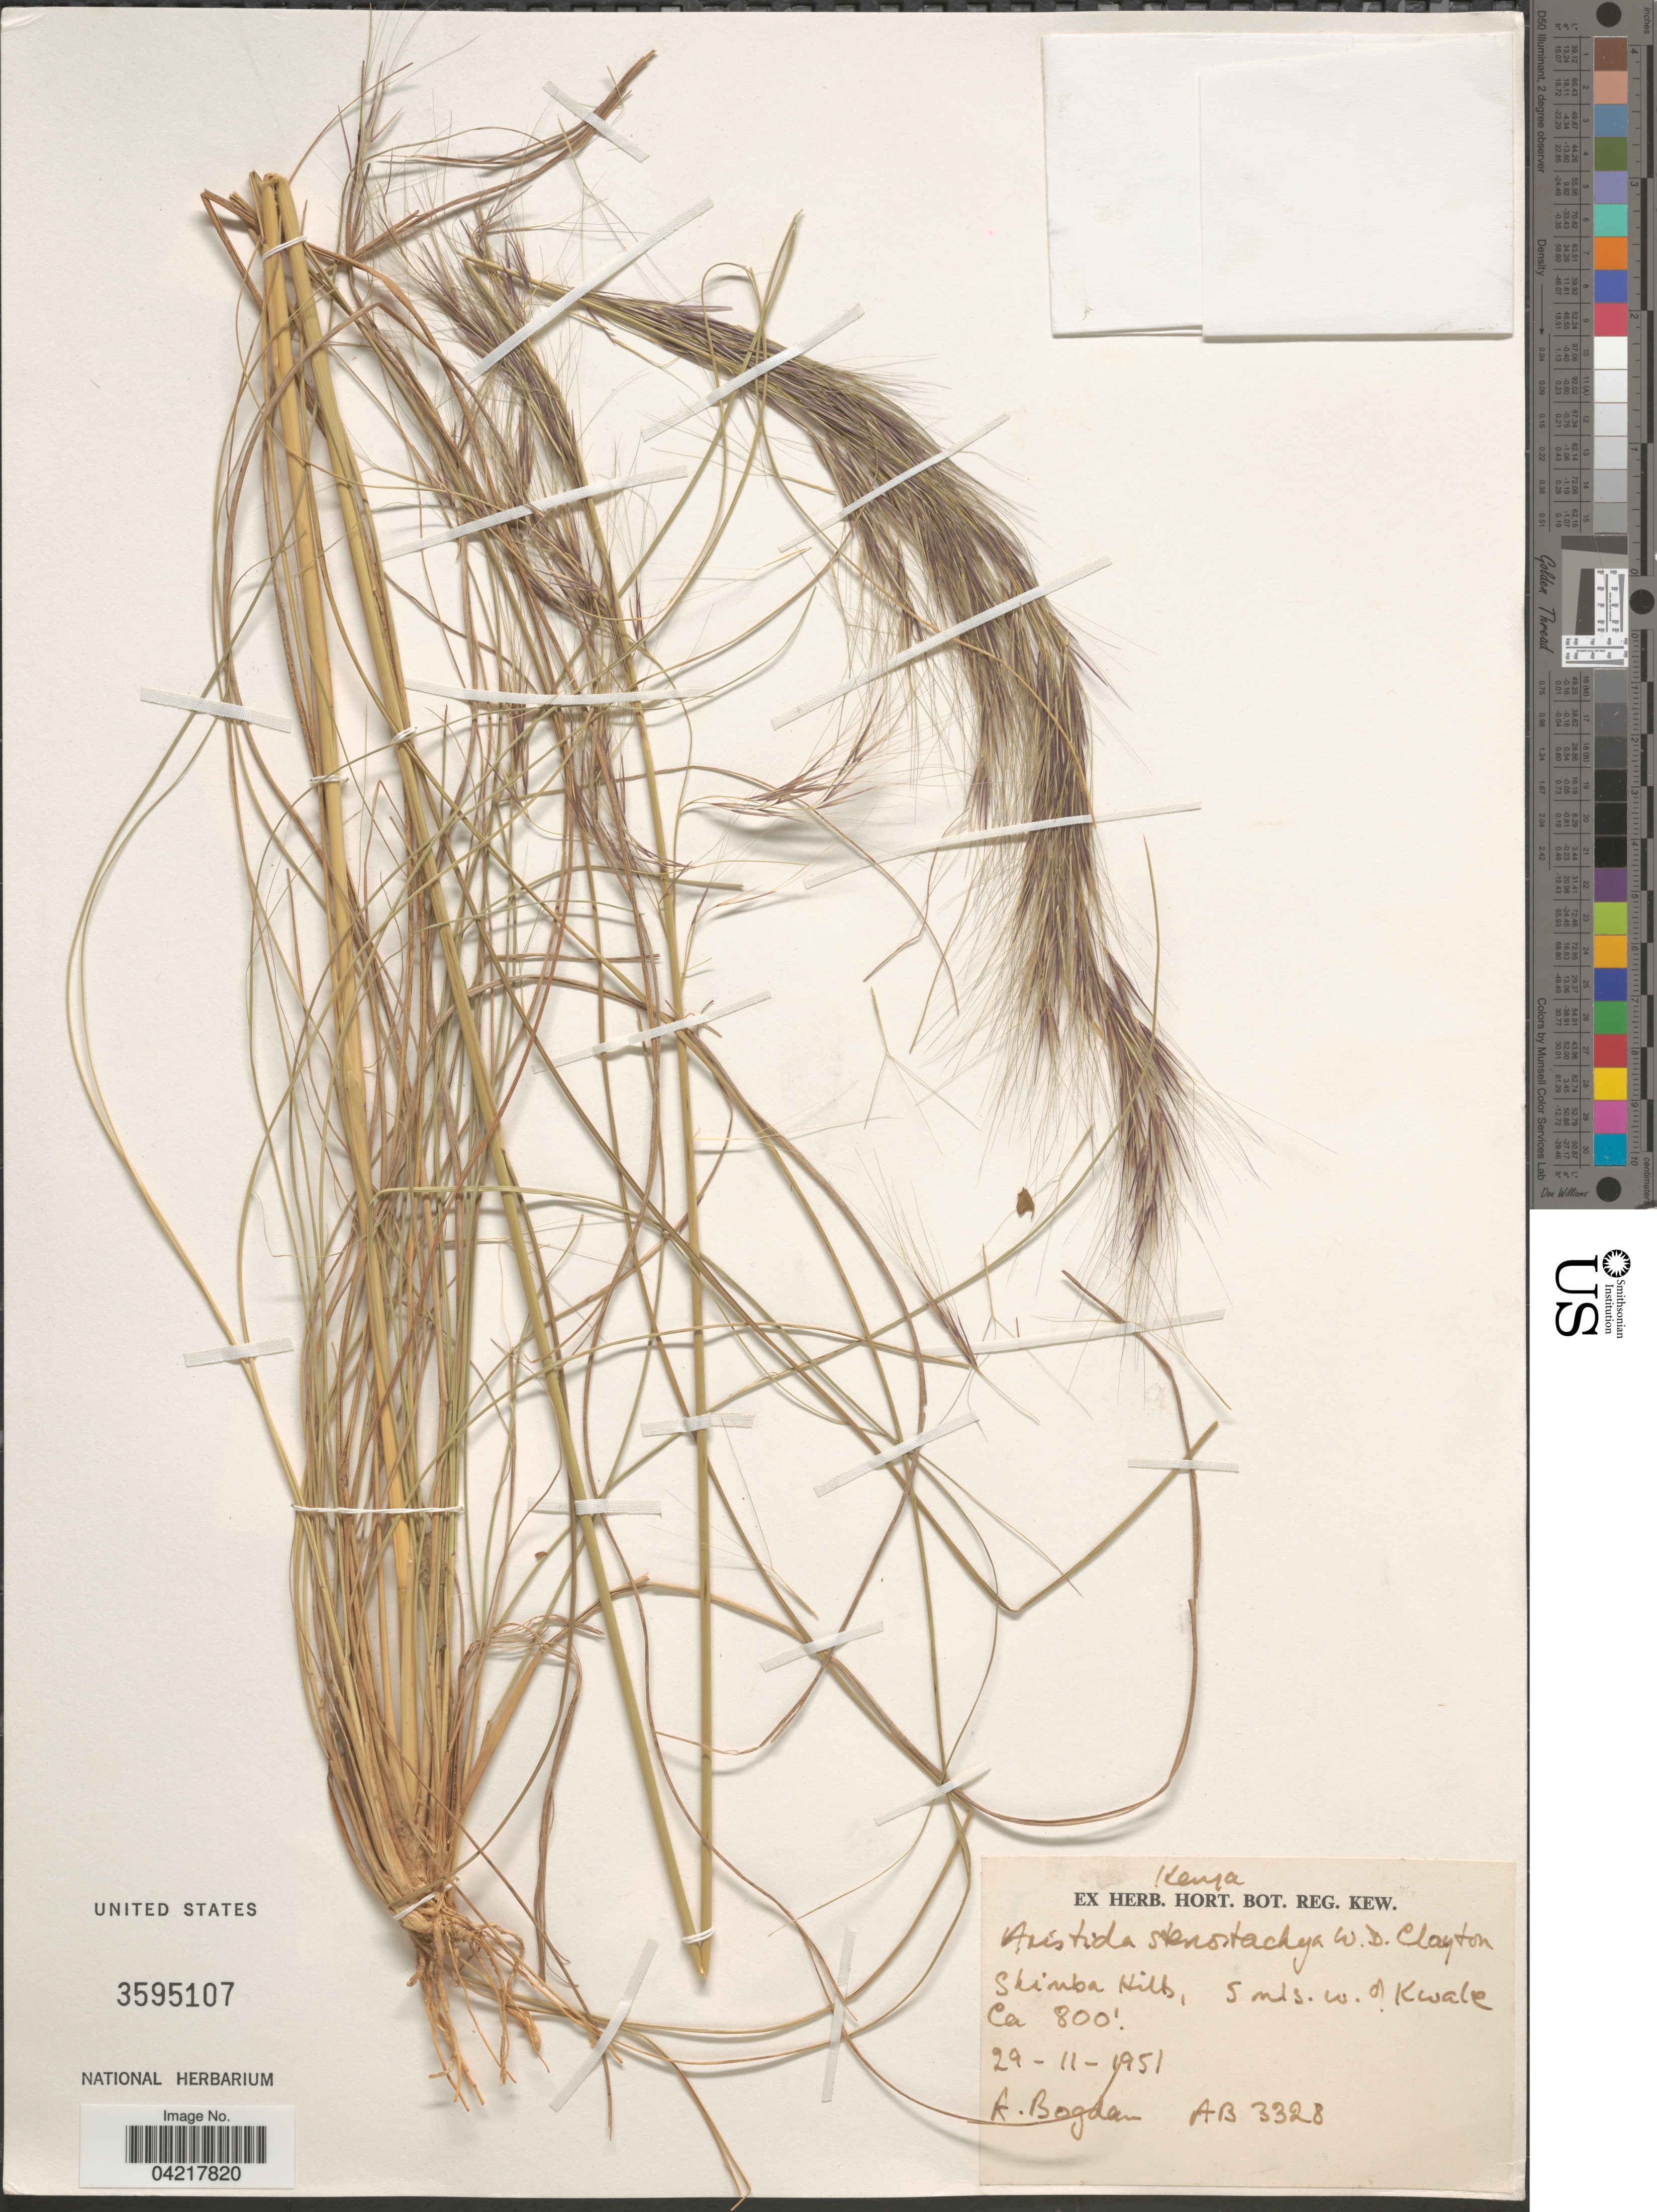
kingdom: Plantae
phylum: Tracheophyta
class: Liliopsida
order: Poales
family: Poaceae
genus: Aristida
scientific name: Aristida stenostachya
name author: Clayton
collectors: A. Bogdan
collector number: AB3328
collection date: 1951-11-29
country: Kenya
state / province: Kwale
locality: Skimba Hills, 5 mls. w. of Kwale.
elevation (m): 244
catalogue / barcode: US 3595107